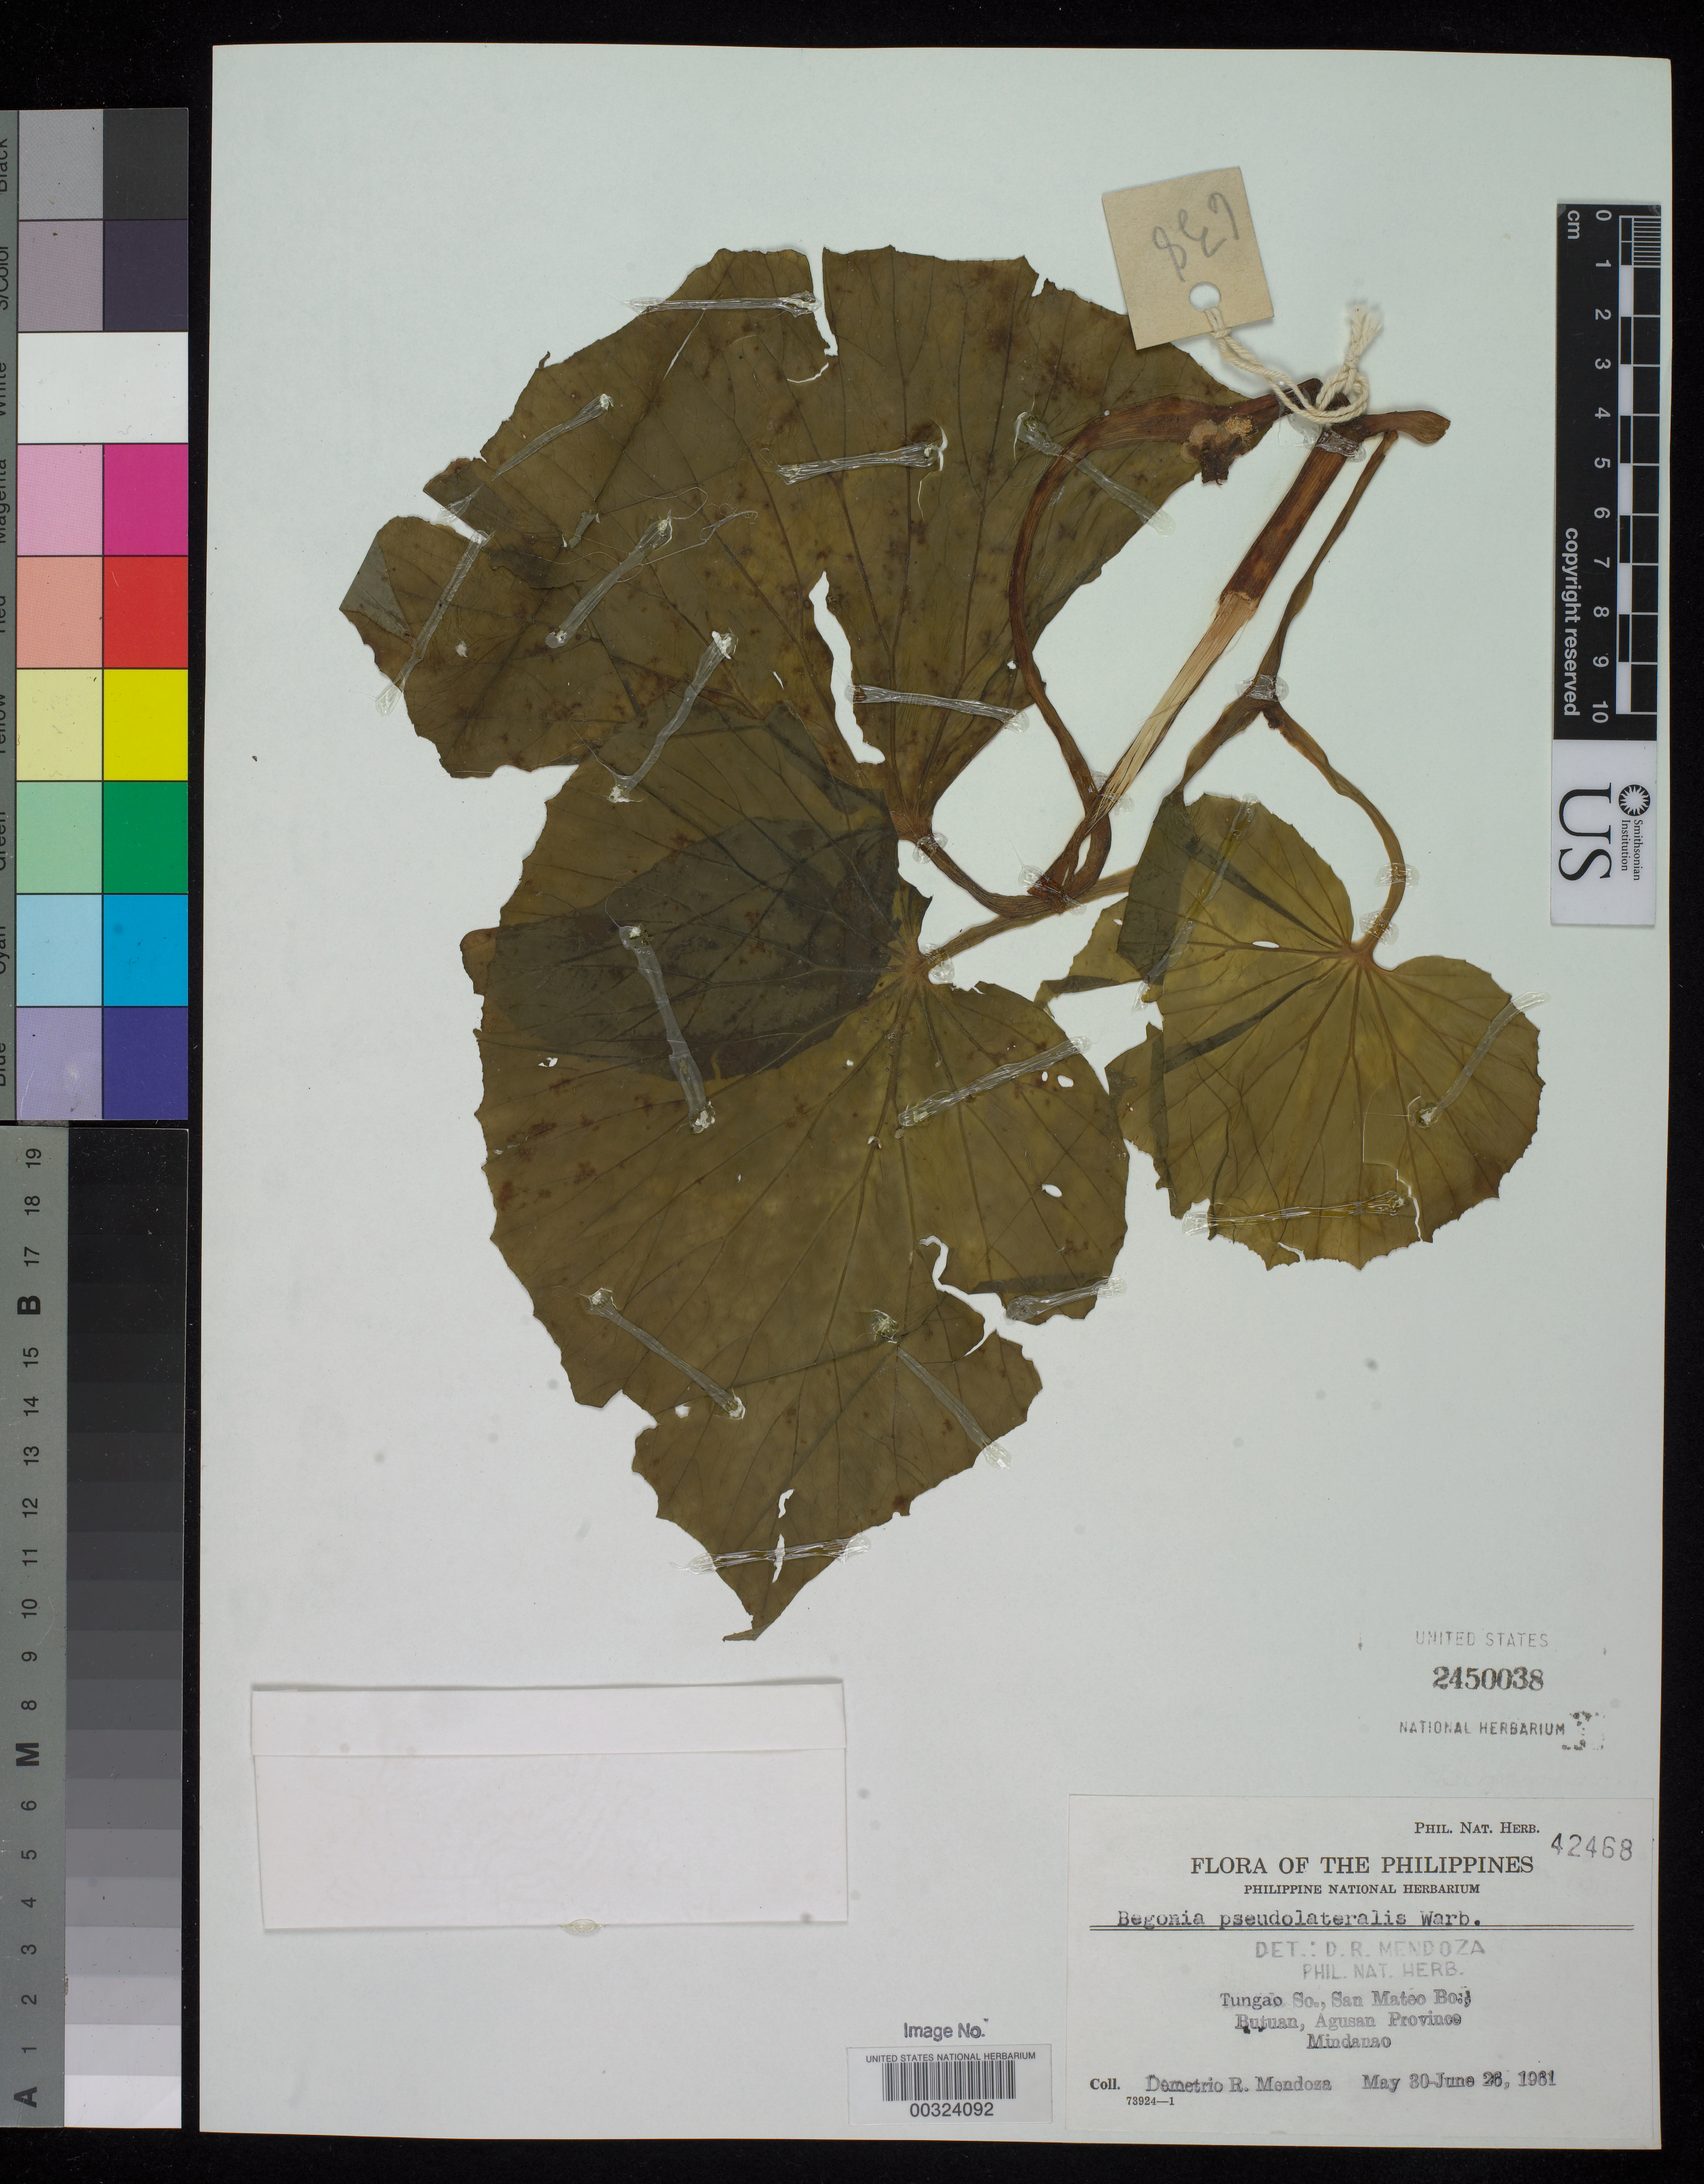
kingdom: Plantae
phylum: Tracheophyta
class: Magnoliopsida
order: Cucurbitales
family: Begoniaceae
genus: Begonia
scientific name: Begonia pseudolateralis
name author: Warb.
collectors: D. Mendoza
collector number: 42468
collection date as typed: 30 May 1961 to 26 Jun 1961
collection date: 1961-05-30/1961-06-26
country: Philippines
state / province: Caraga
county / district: Agusan del Norte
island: Mindanao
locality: Tungao so., san mateo bo., Butuan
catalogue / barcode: US 2450038